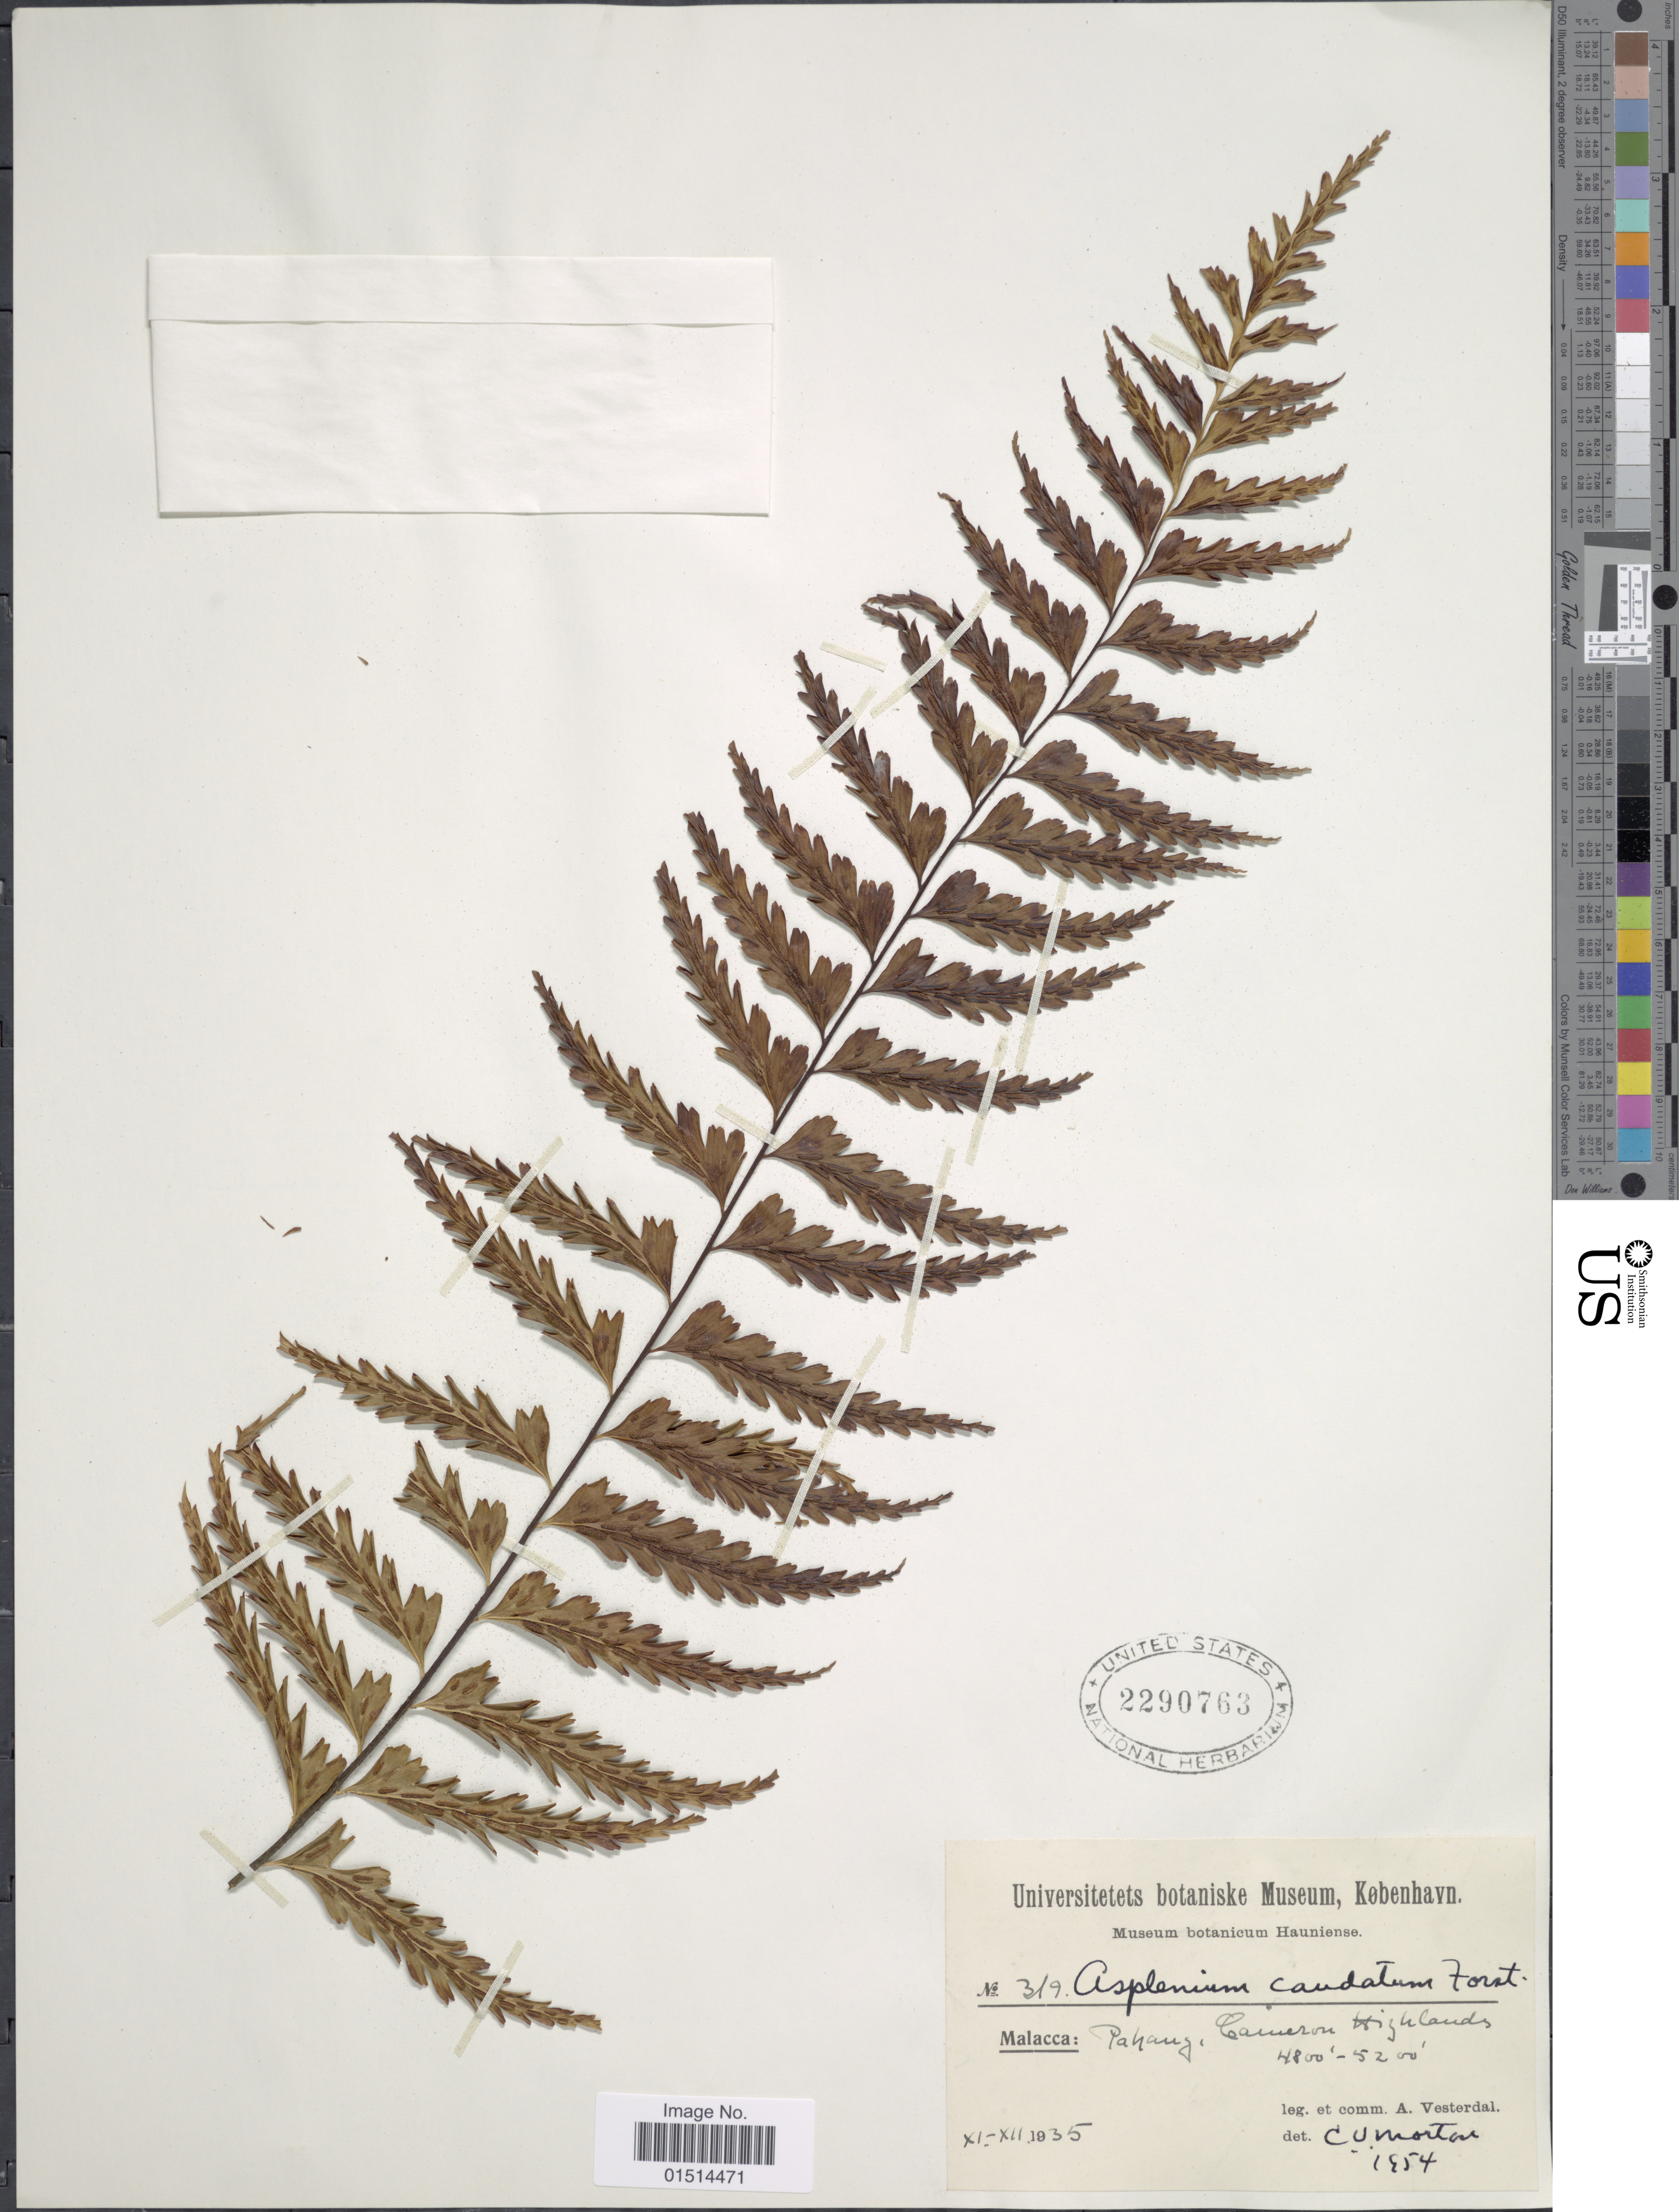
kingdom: Plantae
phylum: Tracheophyta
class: Polypodiopsida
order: Polypodiales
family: Aspleniaceae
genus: Asplenium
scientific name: Asplenium caudatum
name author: G. Forst.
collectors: A. Vesterdal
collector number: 319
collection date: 1935-12-10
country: Malaysia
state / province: Pahang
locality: Malacca: Pahang, Cameron Highlands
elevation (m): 1463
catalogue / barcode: US 2290763